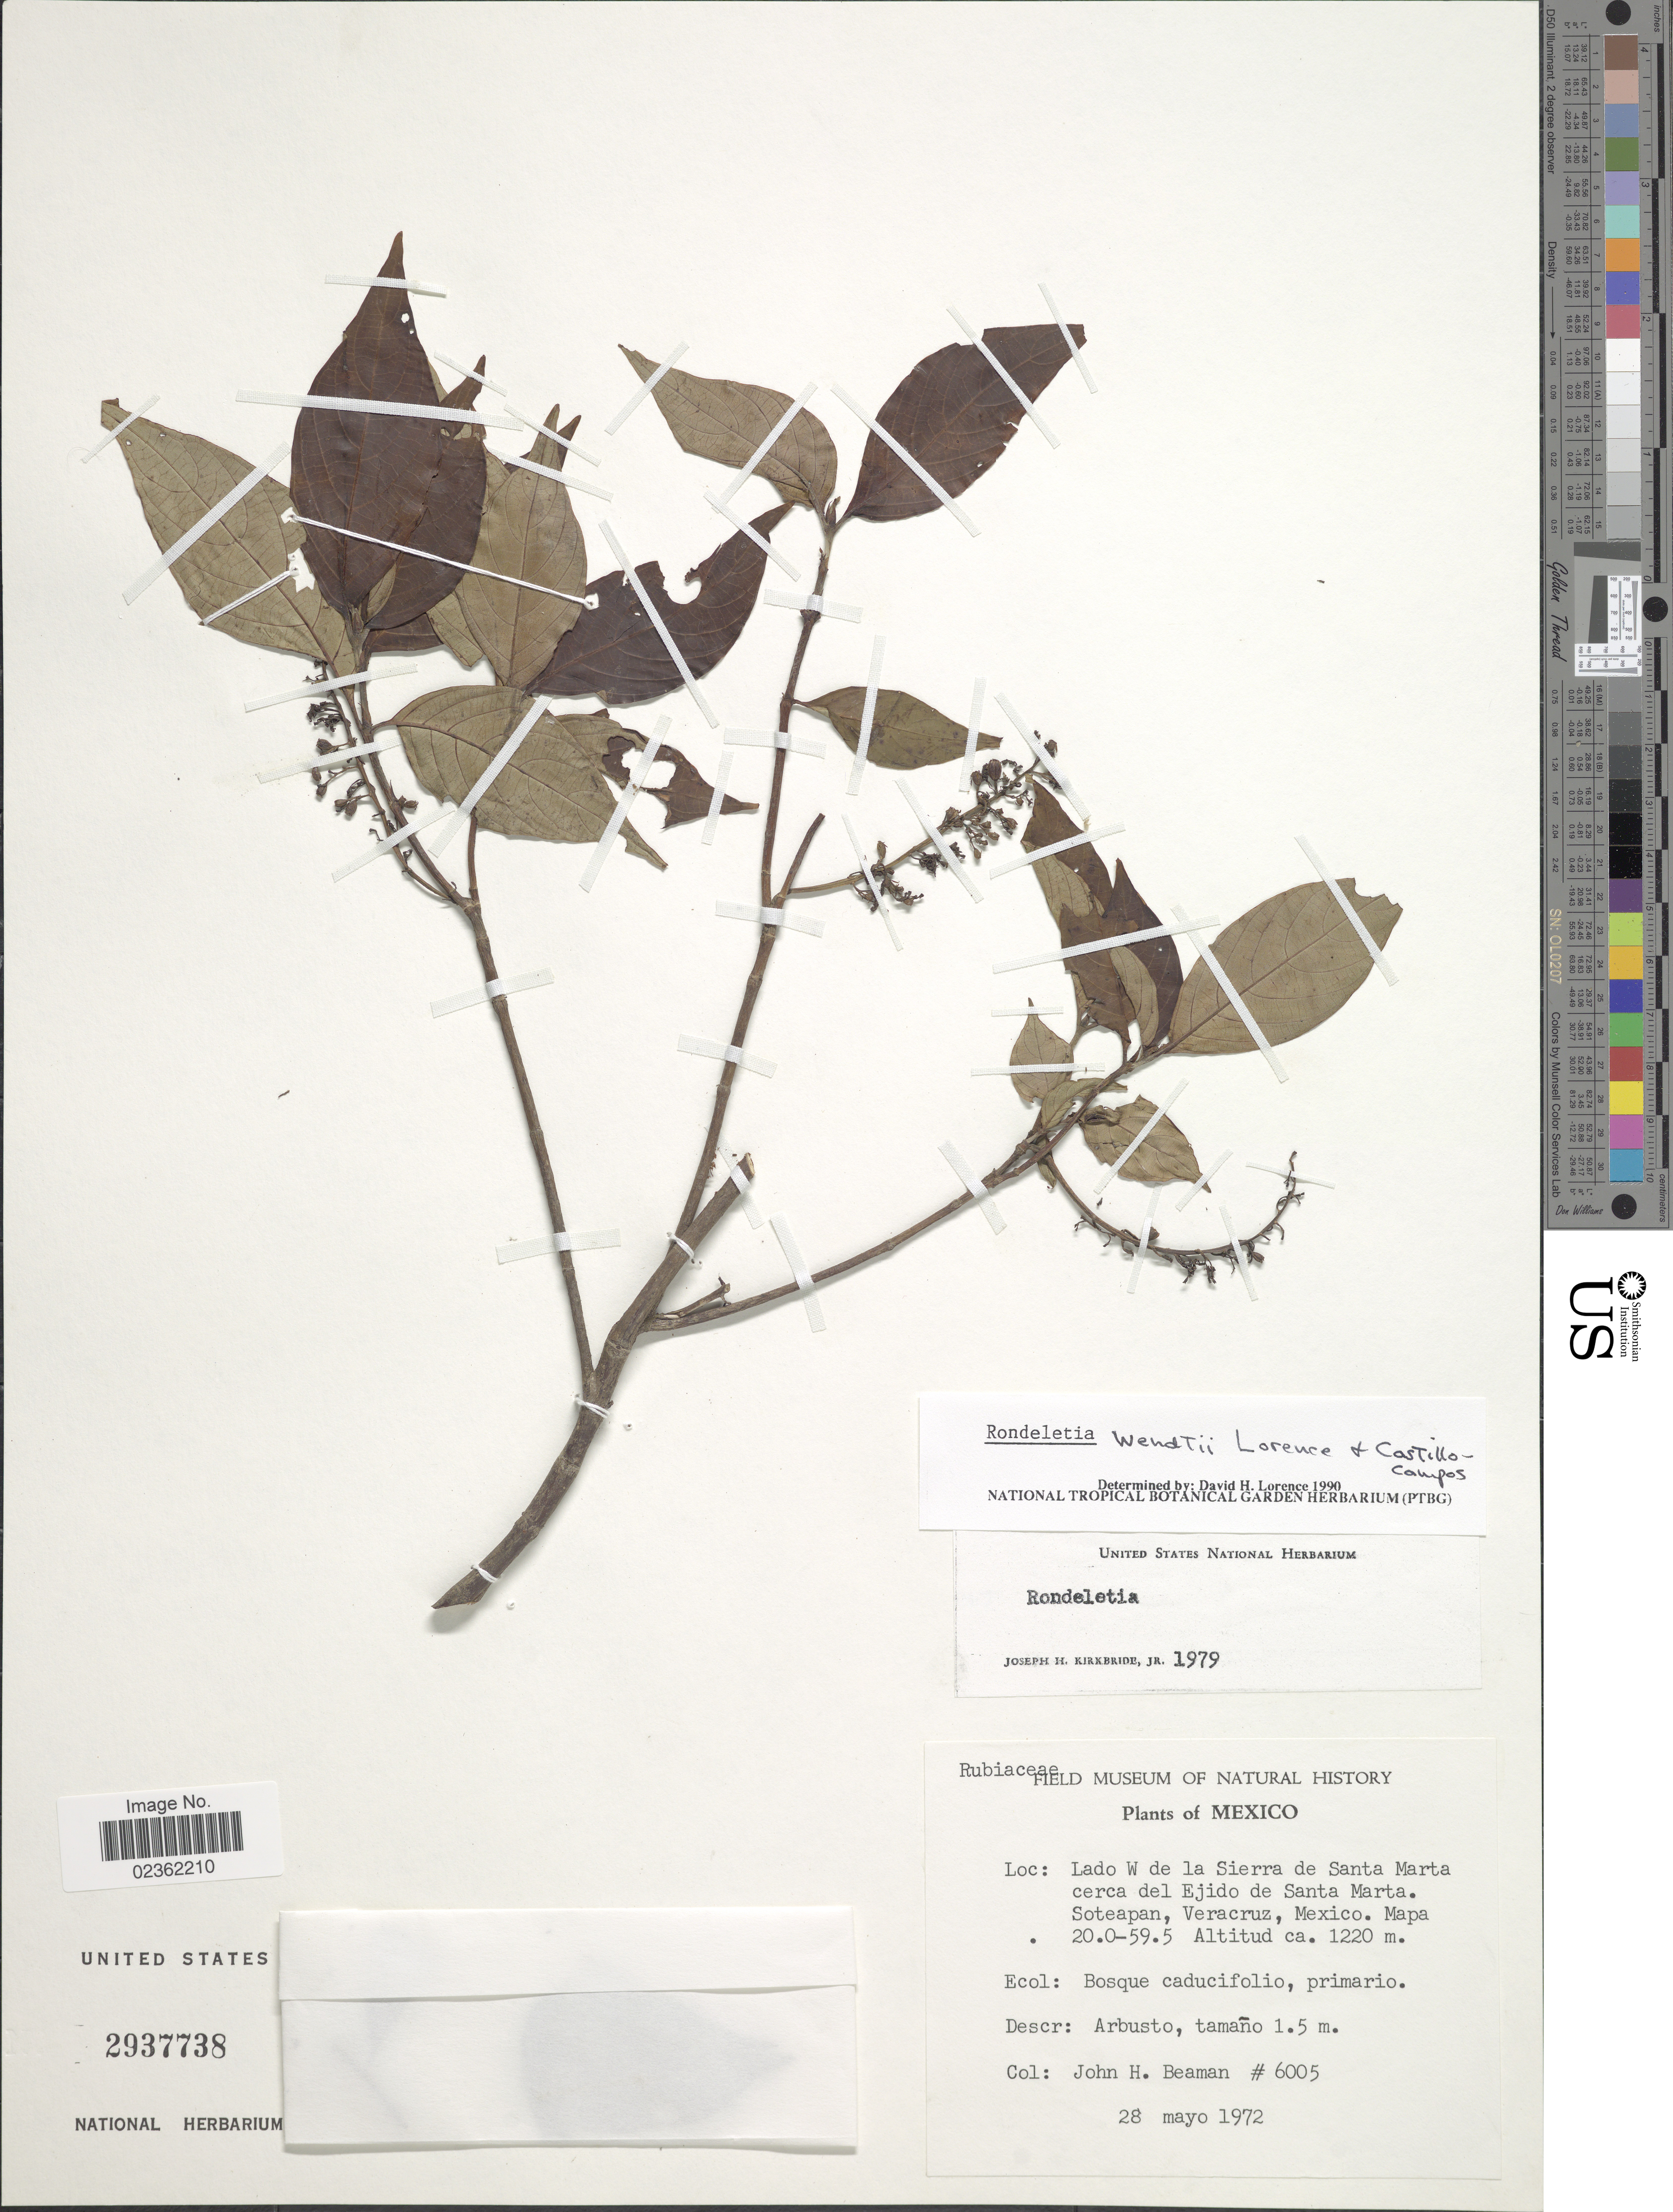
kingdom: Plantae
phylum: Tracheophyta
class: Magnoliopsida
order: Gentianales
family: Rubiaceae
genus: Rondeletia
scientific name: Rondeletia wendtii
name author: Lorence & Cast.-Campos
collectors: J. H. Beaman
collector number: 6005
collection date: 1972-05-28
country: Mexico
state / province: Veracruz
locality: Lado W de la Sierra de Santa Marta cerca del Ejido de Santa Marta, Soteapan, Veracruz, Mapa 20.0-59.5.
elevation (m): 1220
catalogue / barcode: US 2937738